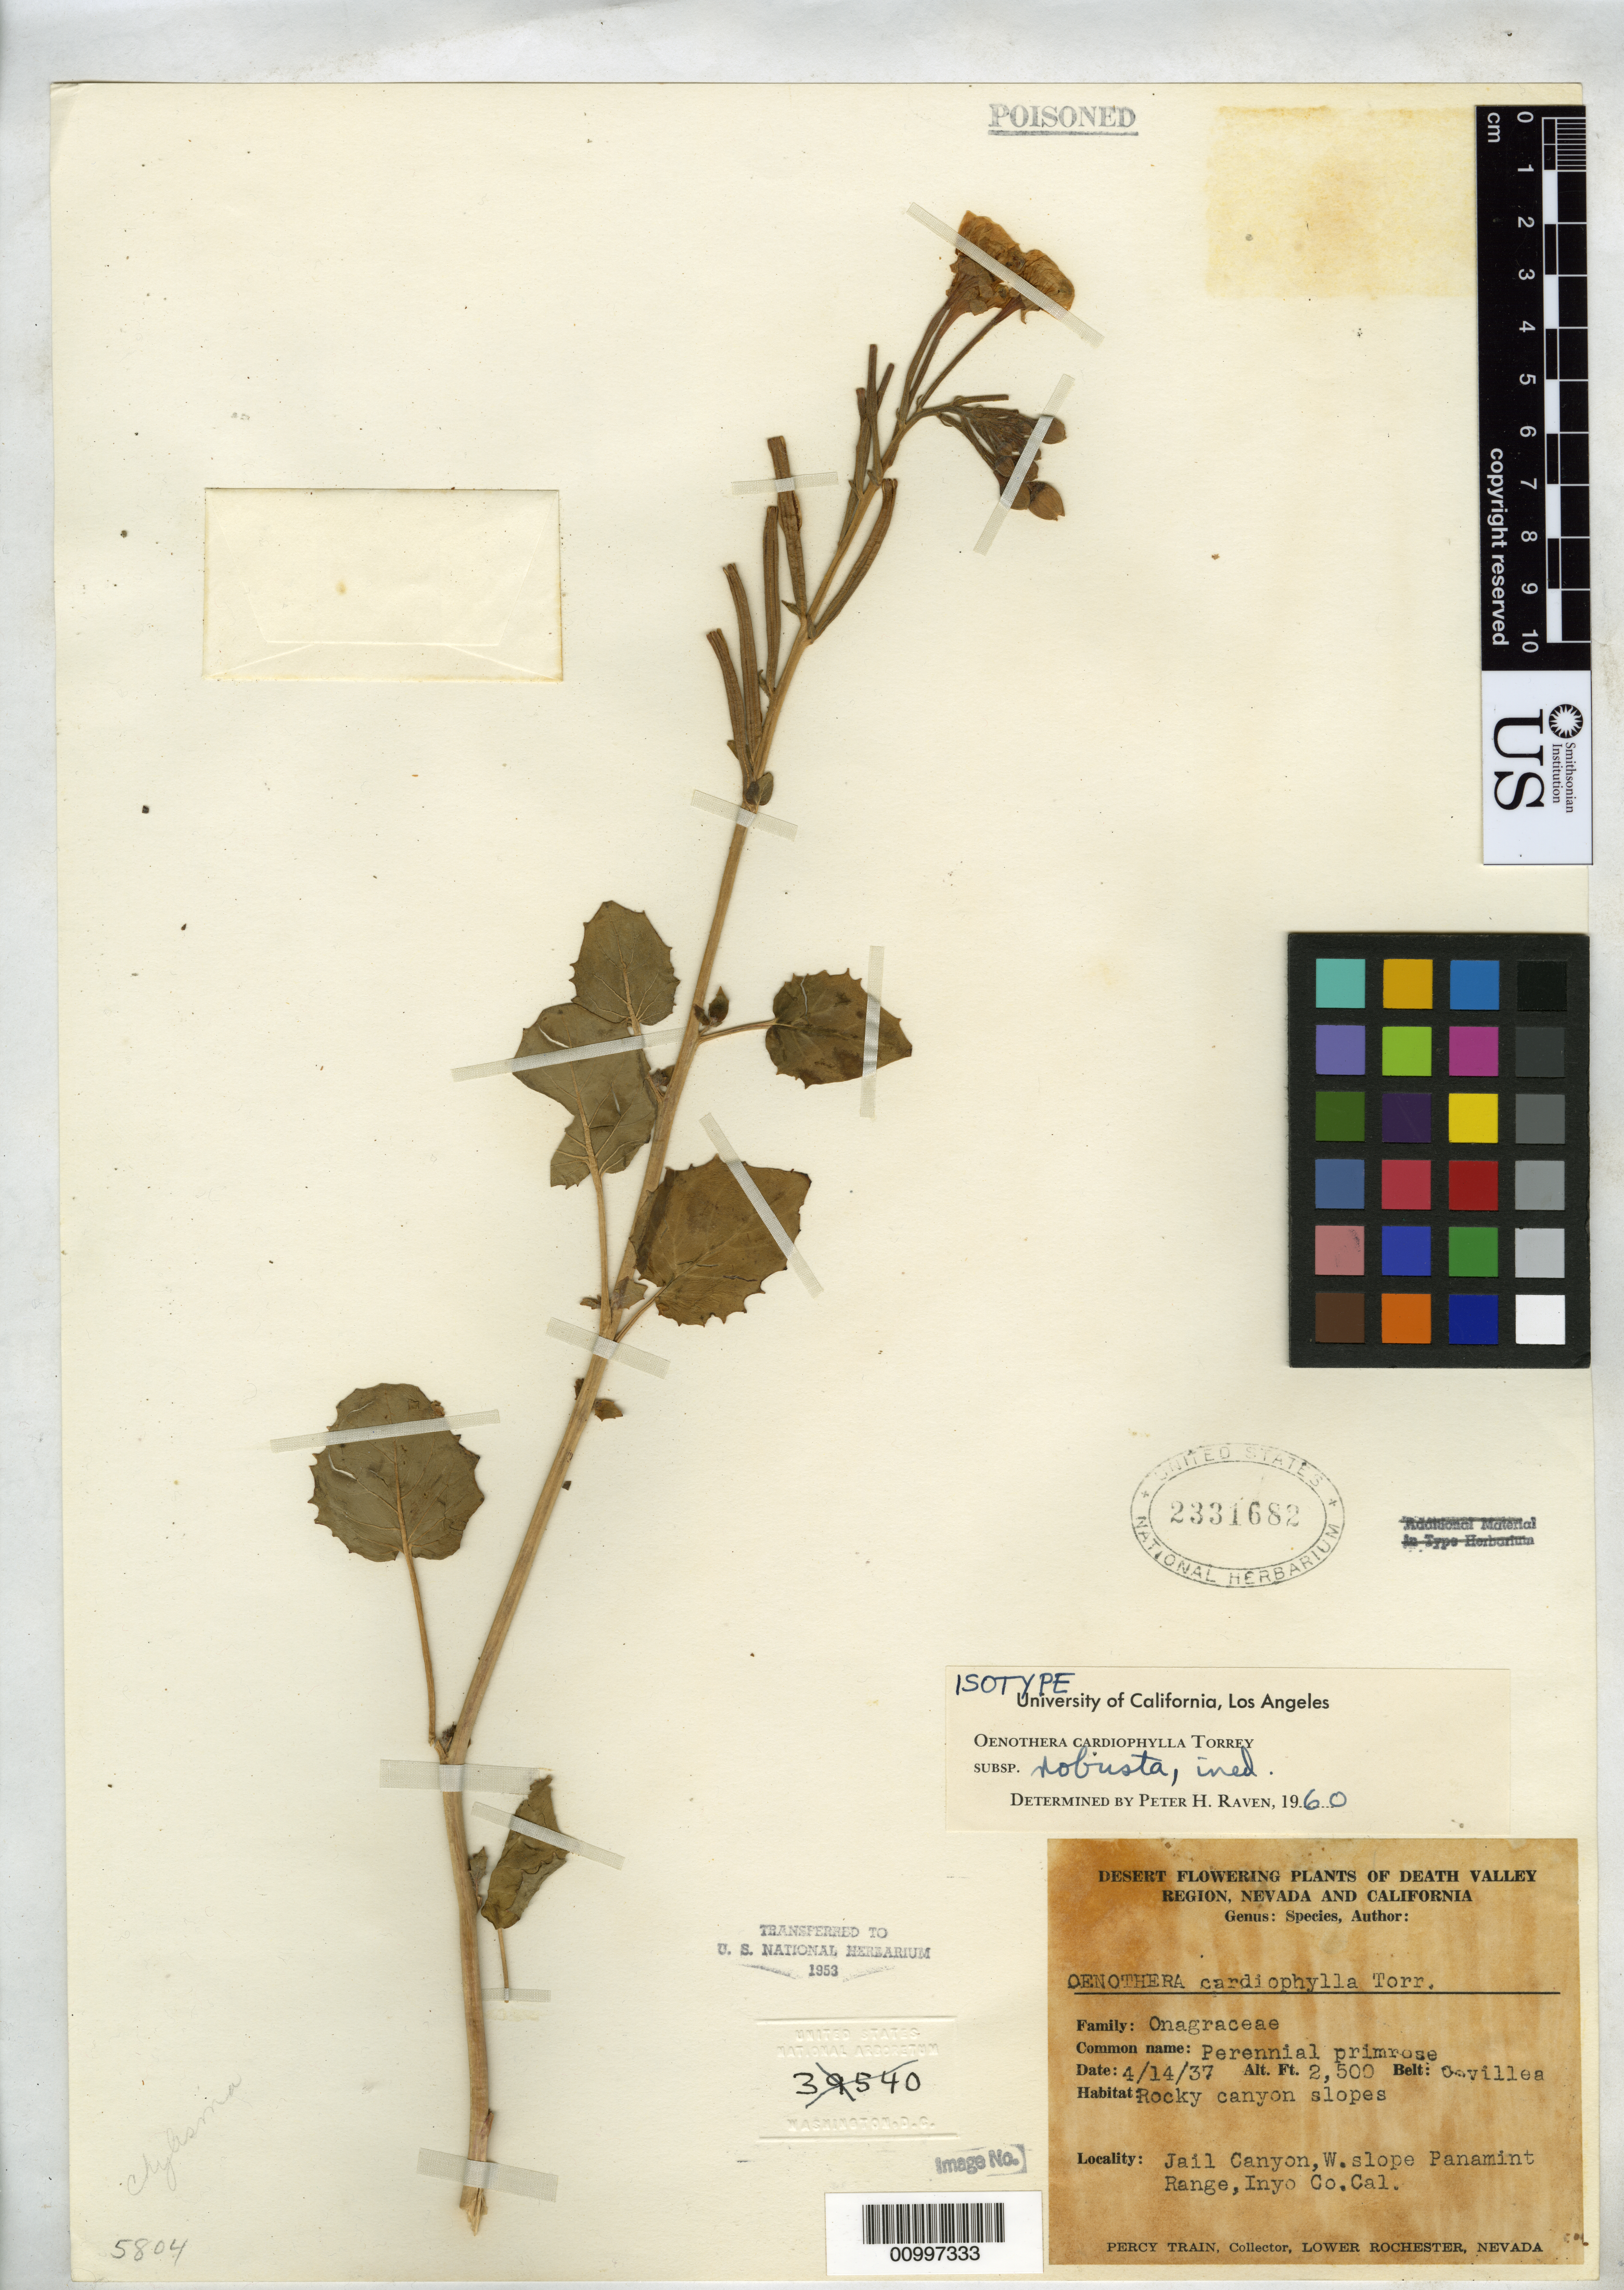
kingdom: Plantae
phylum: Tracheophyta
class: Magnoliopsida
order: Myrtales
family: Onagraceae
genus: Oenothera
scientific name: Oenothera cardiophylla subsp. robusta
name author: P.H. Raven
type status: Isotype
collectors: P. Train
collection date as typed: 14 Apr 1937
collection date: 1937-04-14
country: United States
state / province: California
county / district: Inyo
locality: Jail canyon, W. slope Panamint Range, Covillea belt.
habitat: Rocky canyon slopes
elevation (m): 762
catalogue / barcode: US 2331682